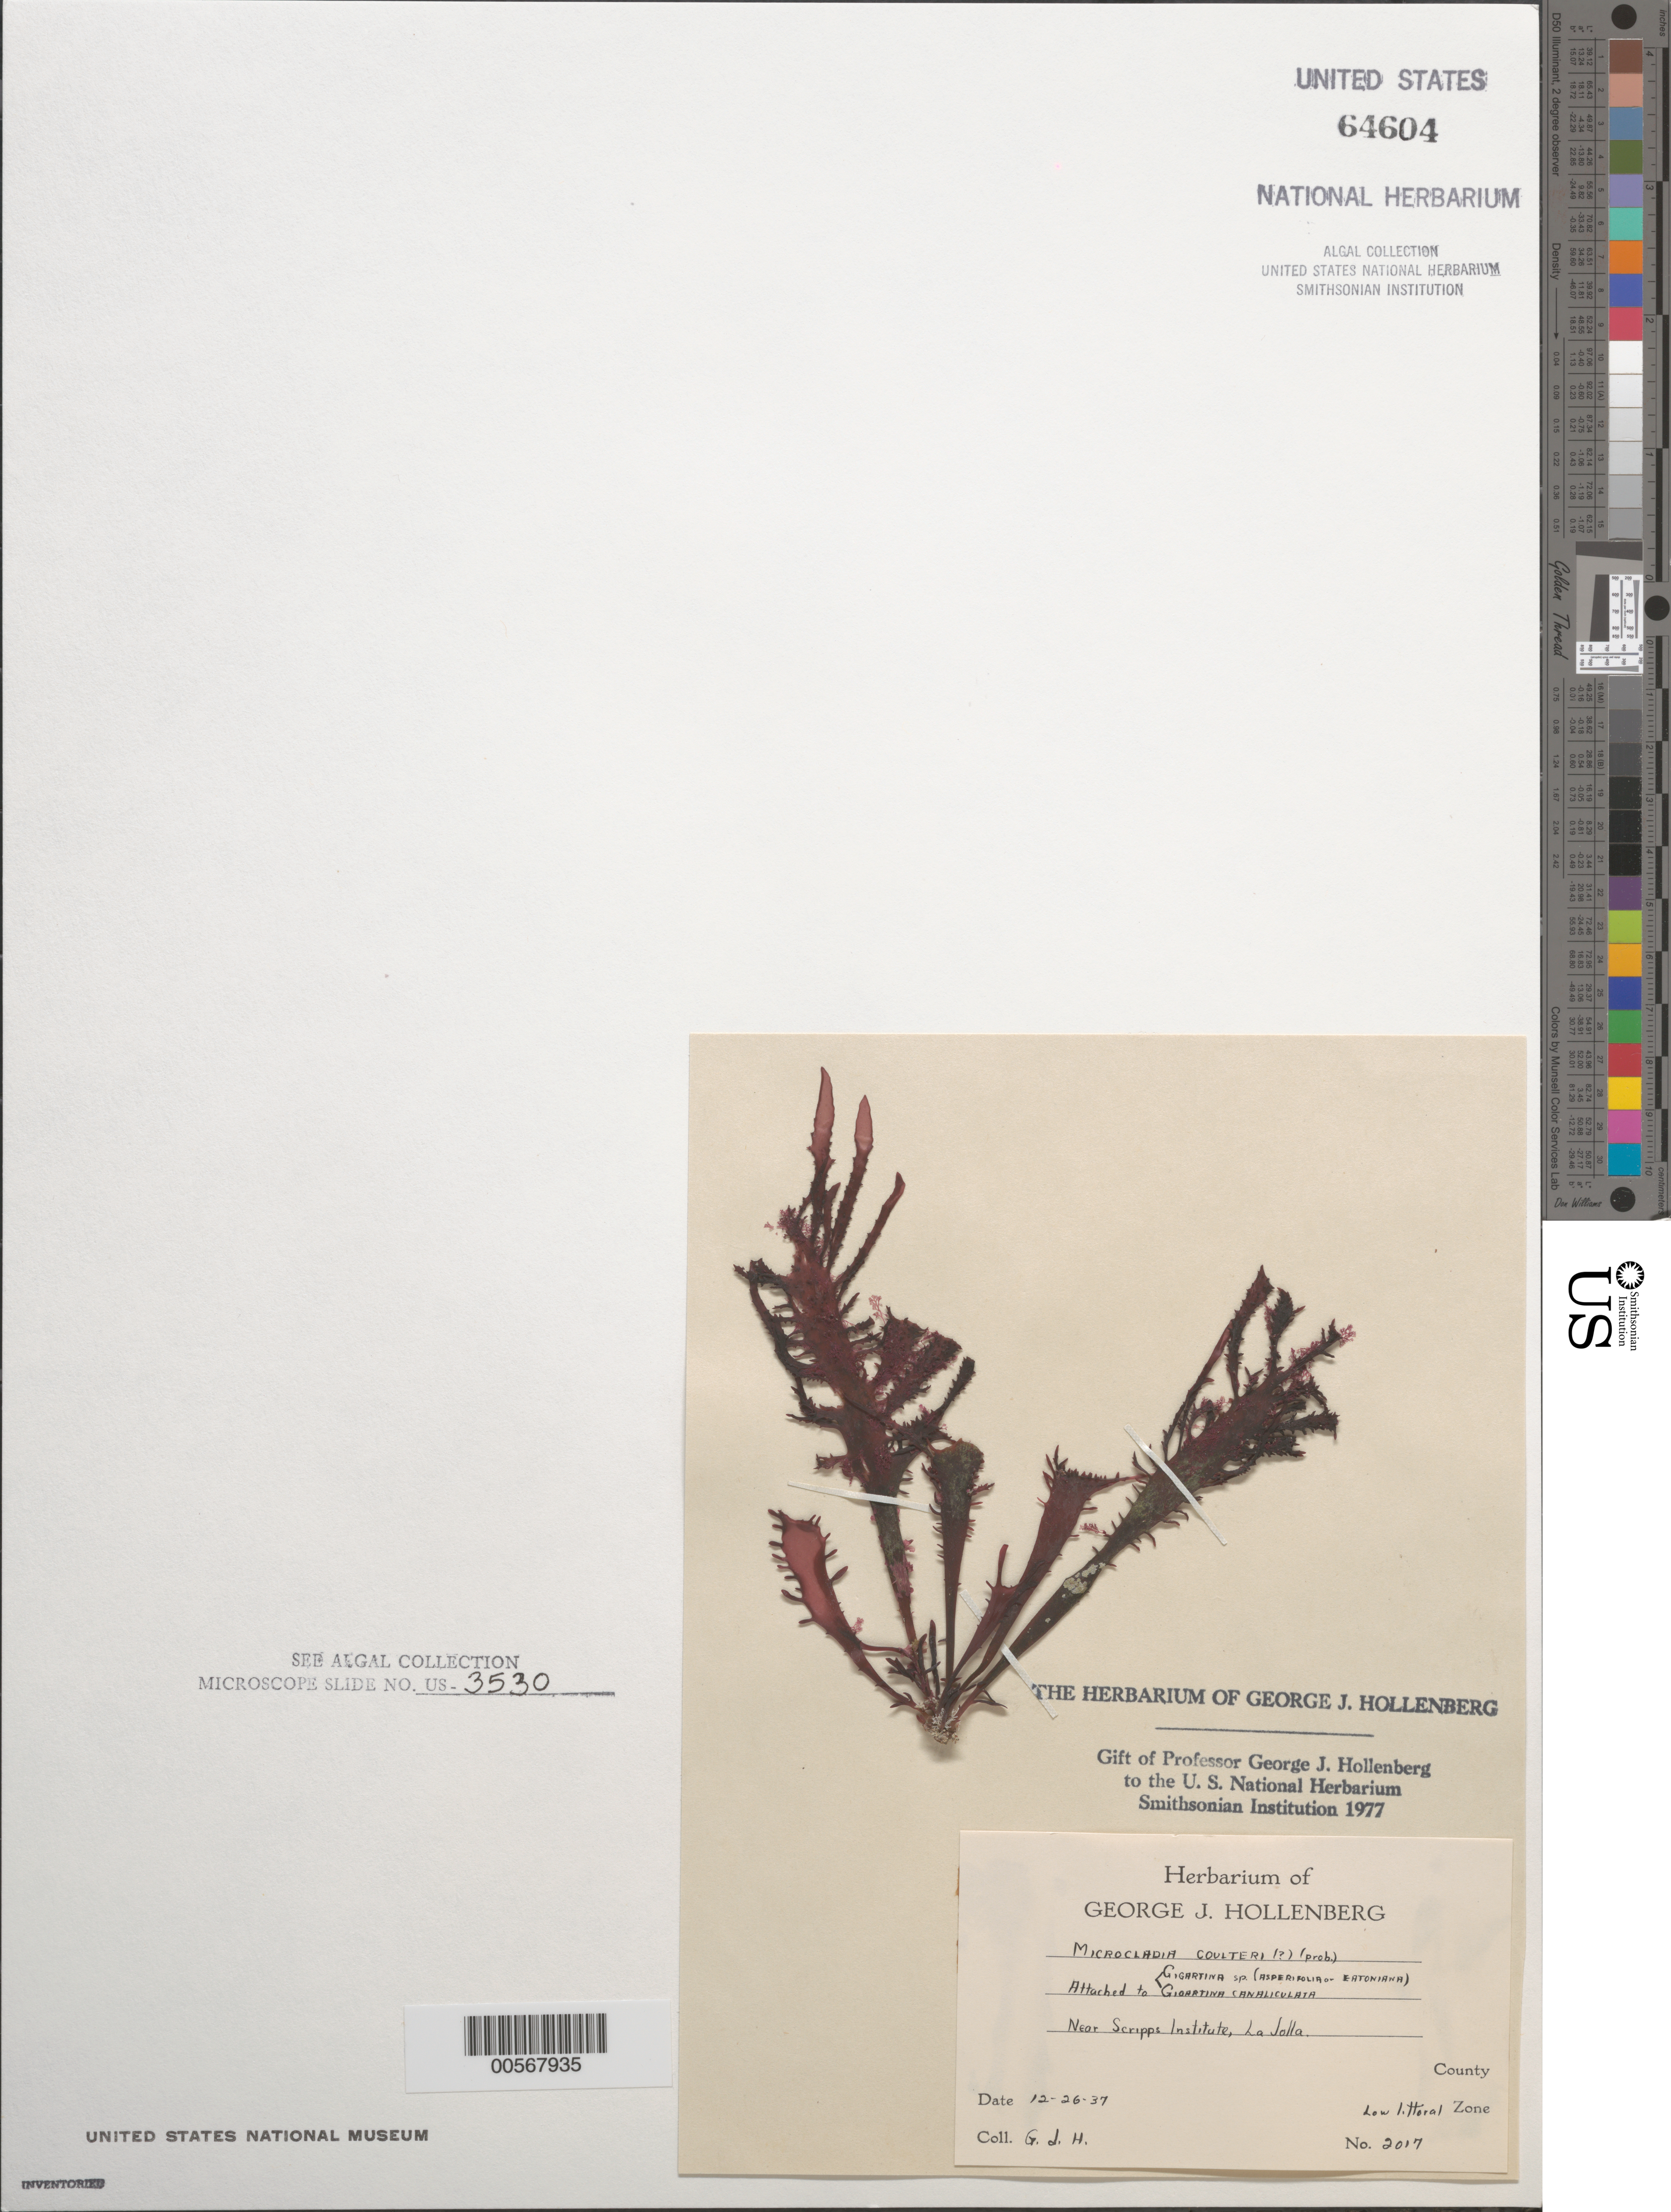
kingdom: Plantae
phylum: Rhodophyta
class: Florideophyceae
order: Ceramiales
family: Ceramiaceae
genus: Microcladia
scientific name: Microcladia coulteri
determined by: Hollenberg, George J.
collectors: G. Hollenberg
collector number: GJH 2017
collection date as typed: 26 Dec 1937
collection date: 1937-12-26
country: United States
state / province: California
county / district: San Diego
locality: La Jolla, near Scripps Institution of Oceanography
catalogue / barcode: US 64604